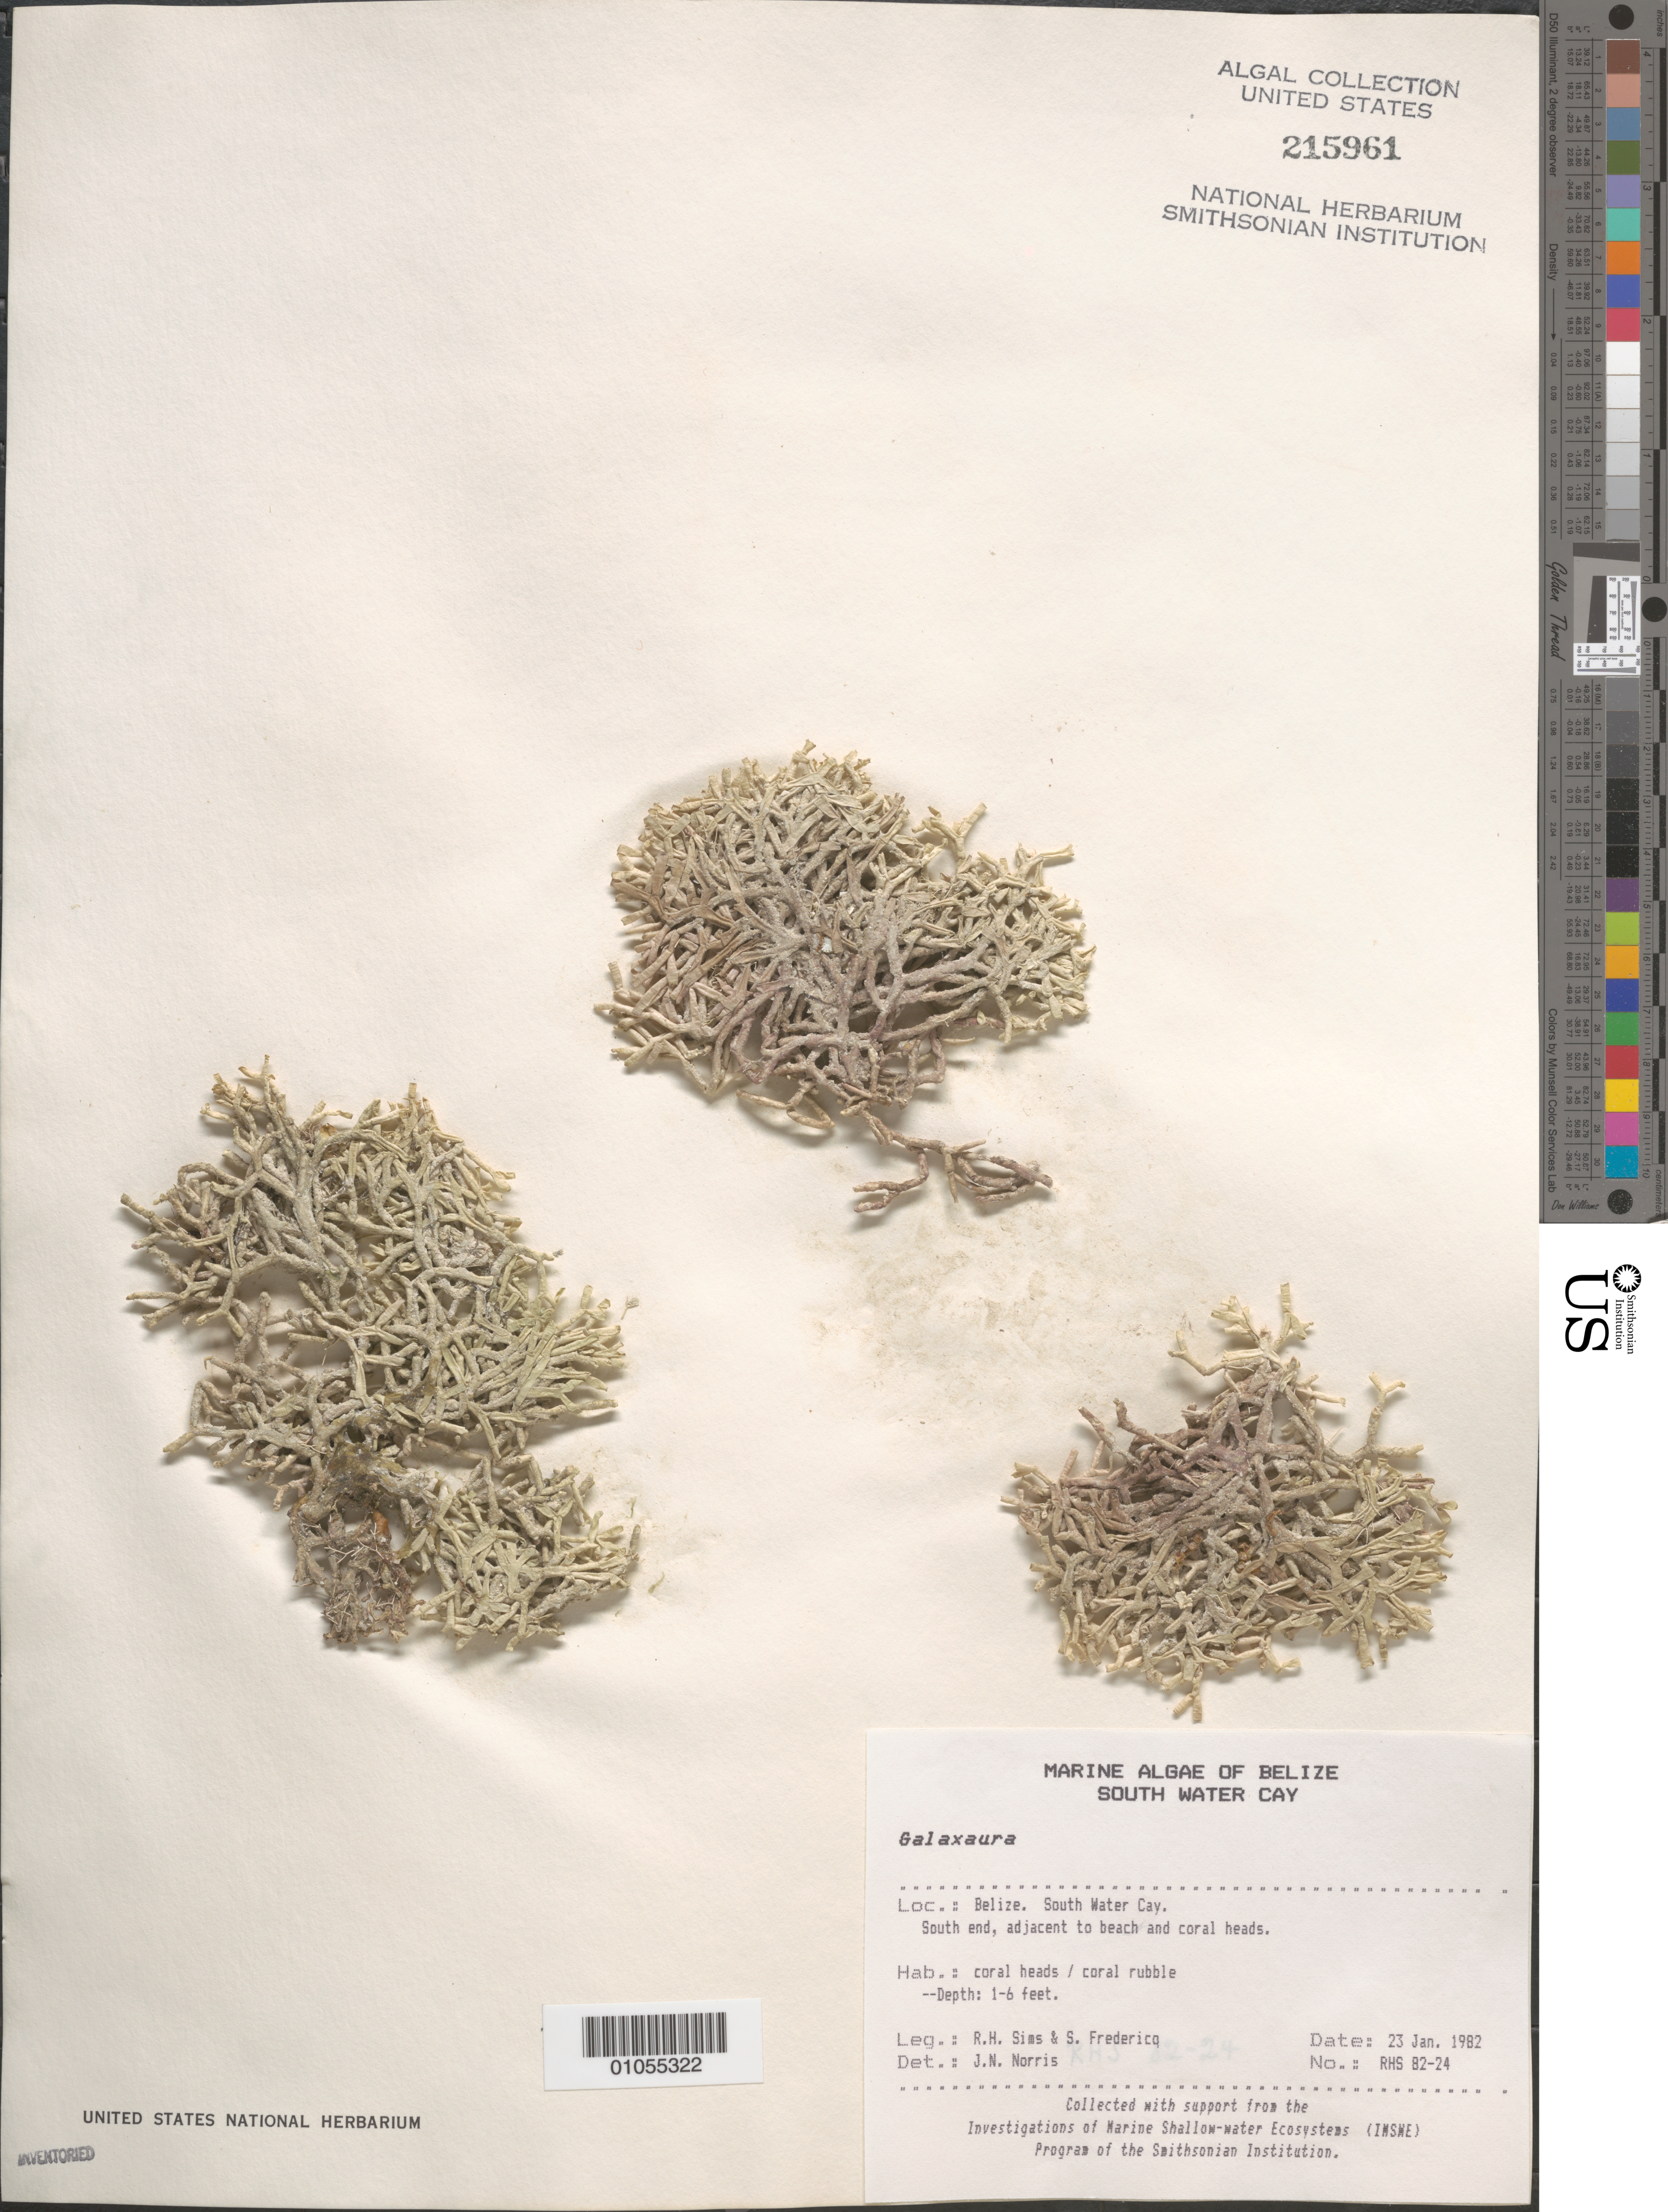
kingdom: Plantae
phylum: Rhodophyta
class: Florideophyceae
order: Nemaliales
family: Galaxauraceae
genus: Galaxaura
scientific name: Galaxaura sp.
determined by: Norris, James N.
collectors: R. H. Sims & S. Fredericq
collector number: RHS 82-24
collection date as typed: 23 Jan 1982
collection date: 1982-01-23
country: Belize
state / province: Stann Creek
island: South Water Cay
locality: South end of cay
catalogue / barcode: US 215961